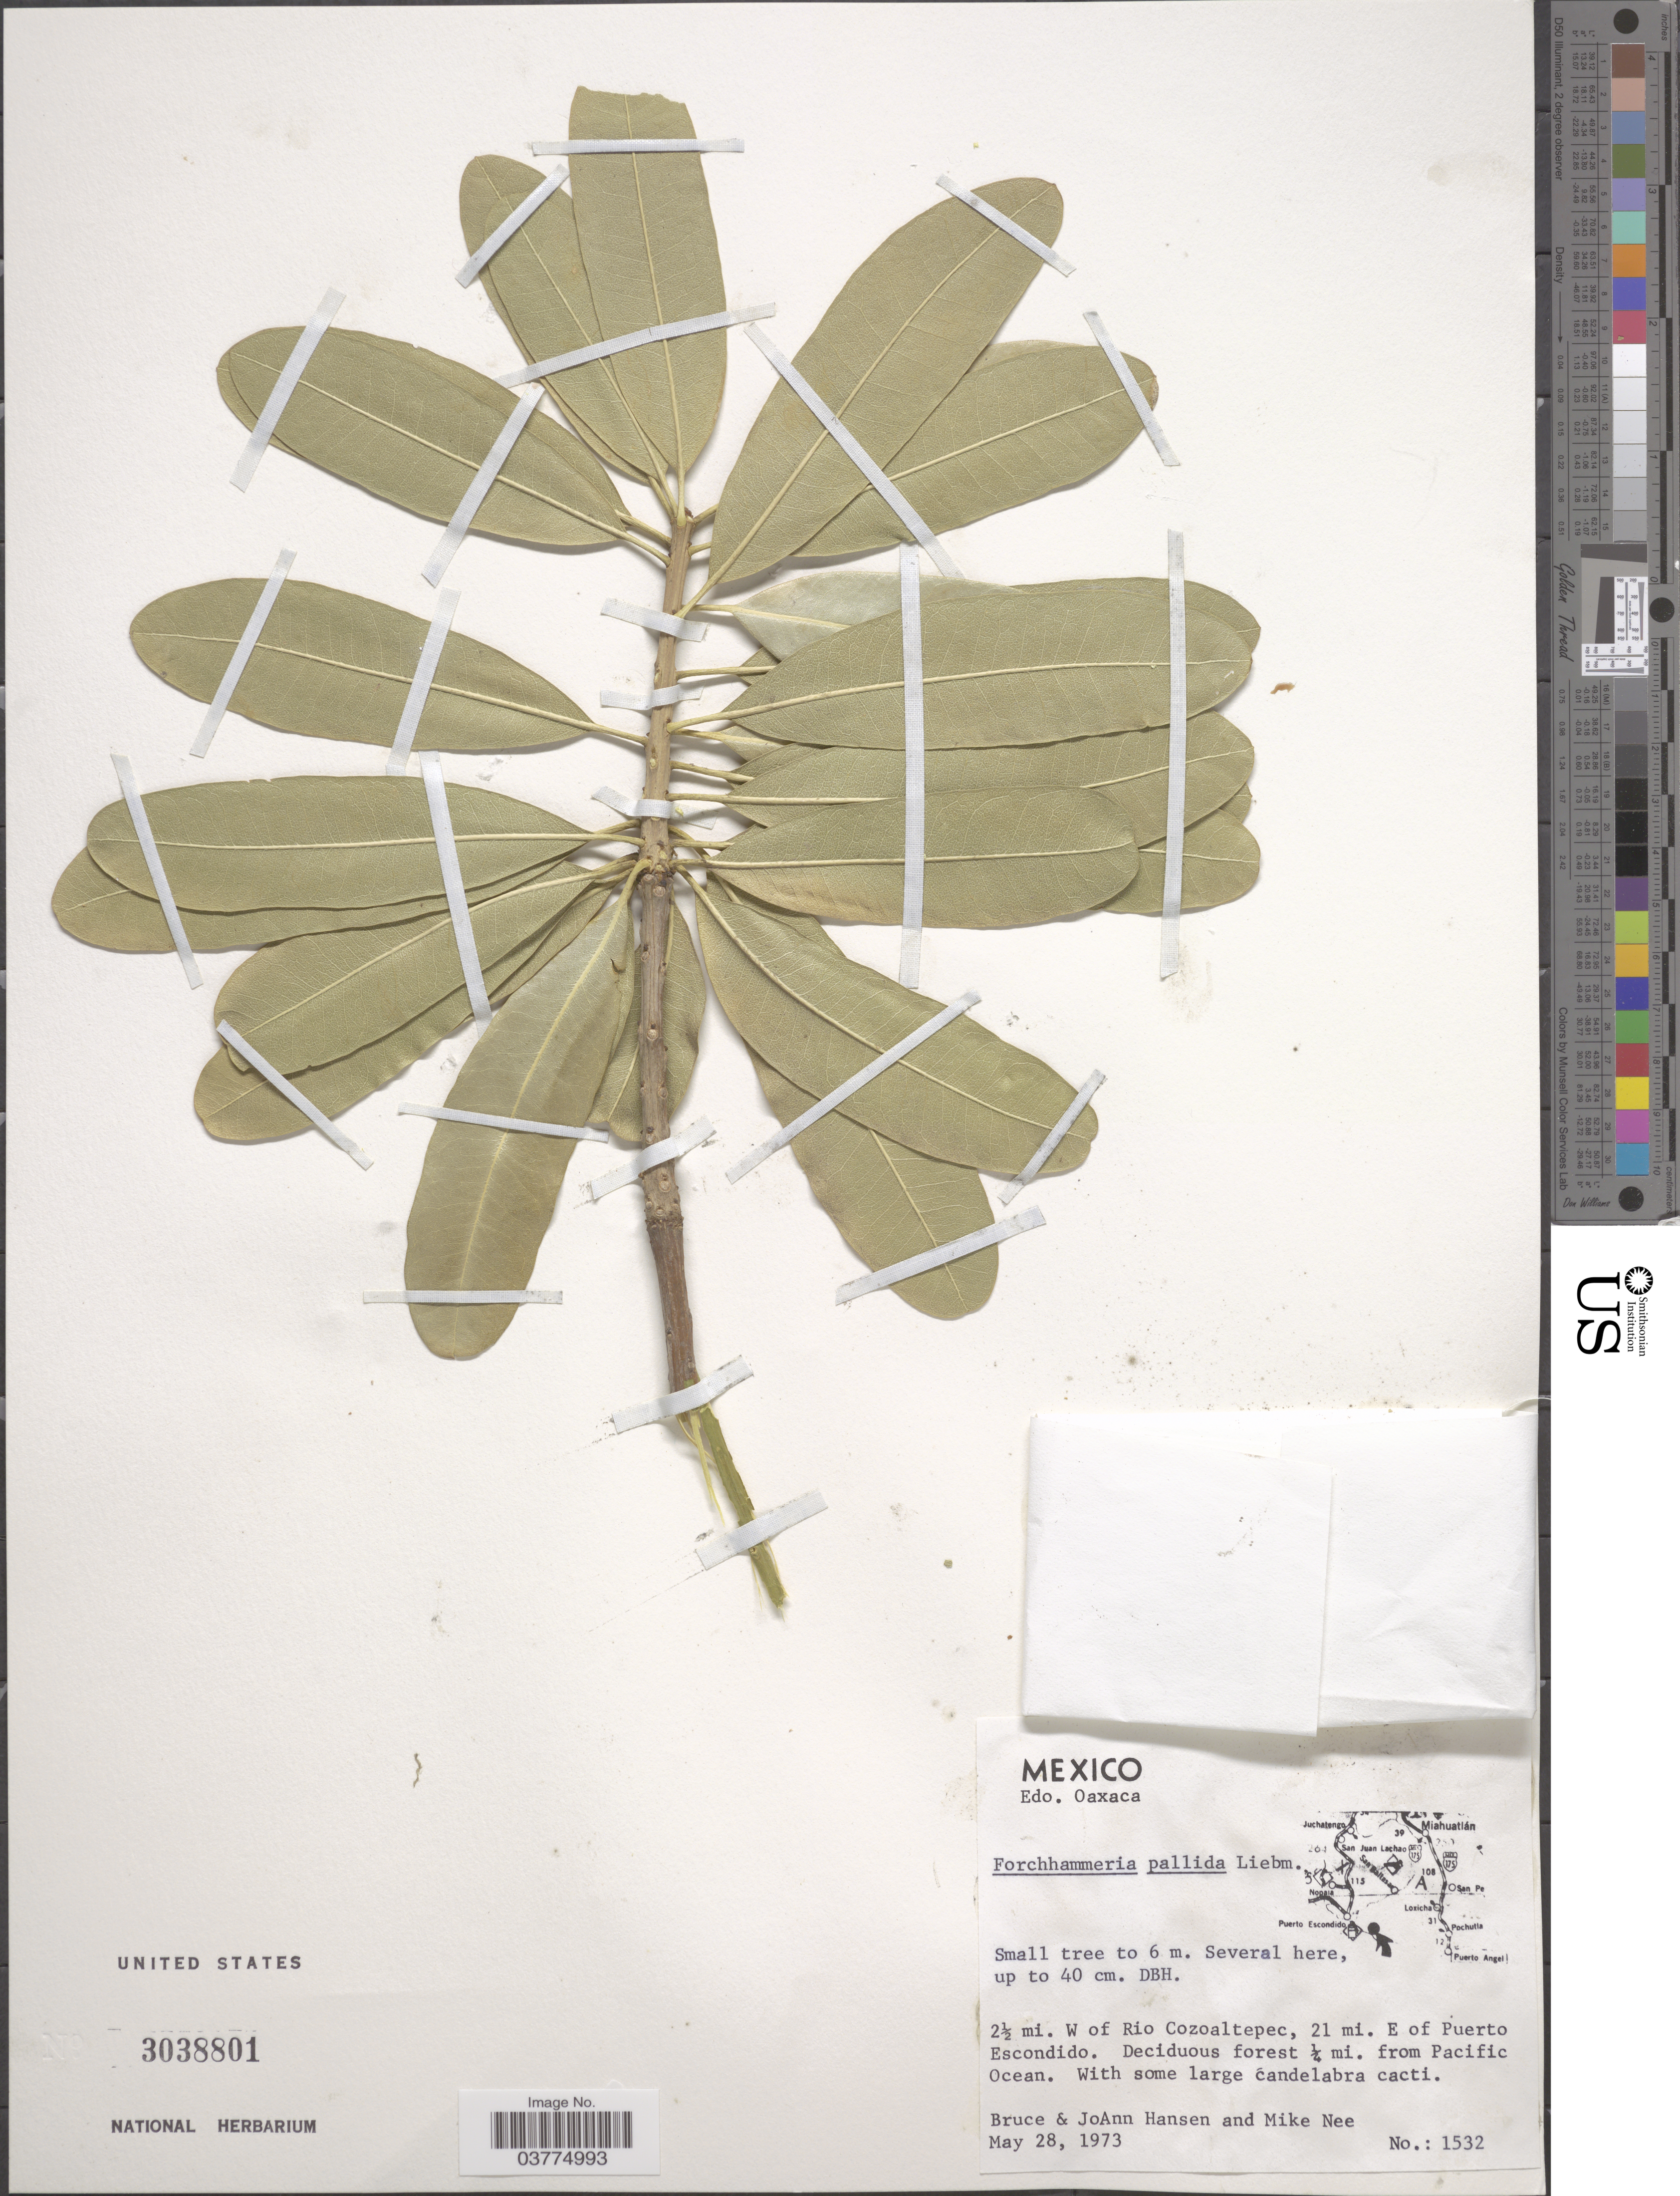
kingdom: Plantae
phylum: Tracheophyta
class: Magnoliopsida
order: Brassicales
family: Stixaceae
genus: Forchhammeria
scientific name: Forchhammeria pallida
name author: Liebm.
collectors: B. Hansen, J. Hansen & M. Nee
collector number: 1532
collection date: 1973-05-28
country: Mexico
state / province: Oaxaca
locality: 2½ mi. W of Rio Cozoaltepec, 21 mi. E of Puerto Escondido. ¼ mi. from Pacific Ocean.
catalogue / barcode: US 3038801